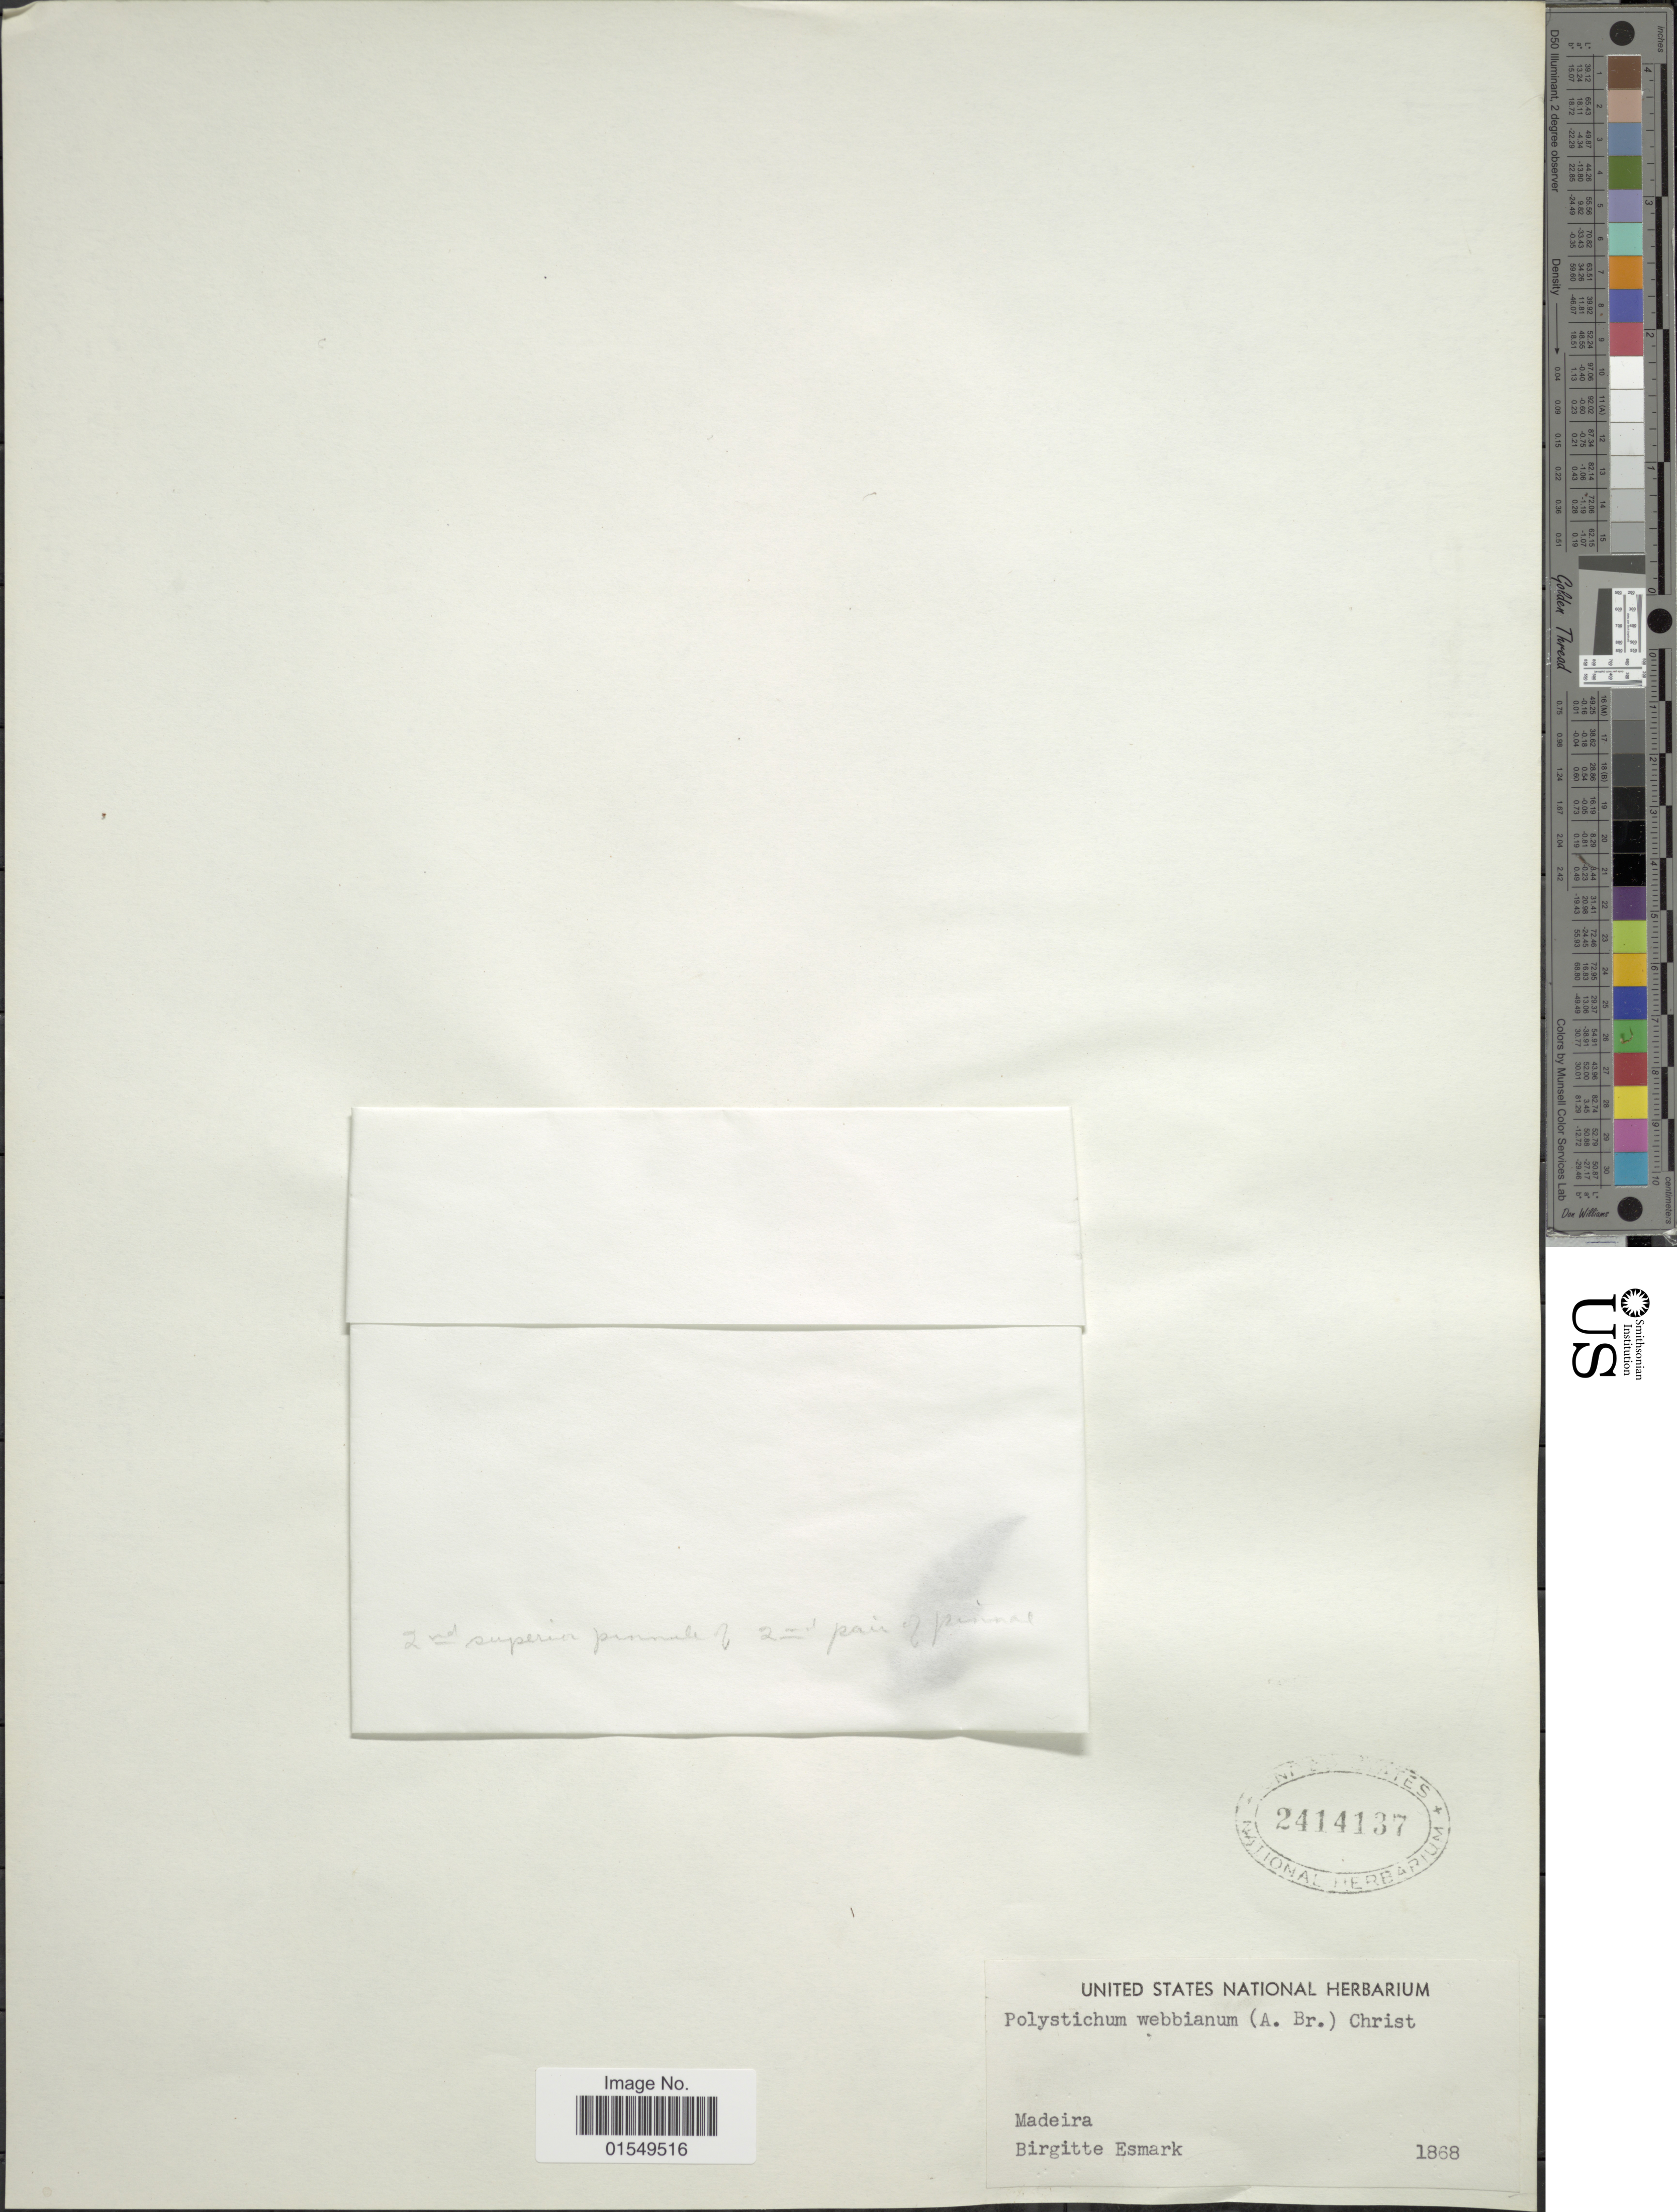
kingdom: Plantae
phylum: Tracheophyta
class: Polypodiopsida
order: Polypodiales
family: Dryopteridaceae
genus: Arachniodes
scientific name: Arachniodes webbiana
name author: (A. Braun) Schelpe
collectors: B. Esmark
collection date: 1868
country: Portugal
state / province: Madeira (Aut. Reg.)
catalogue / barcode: US 2414137